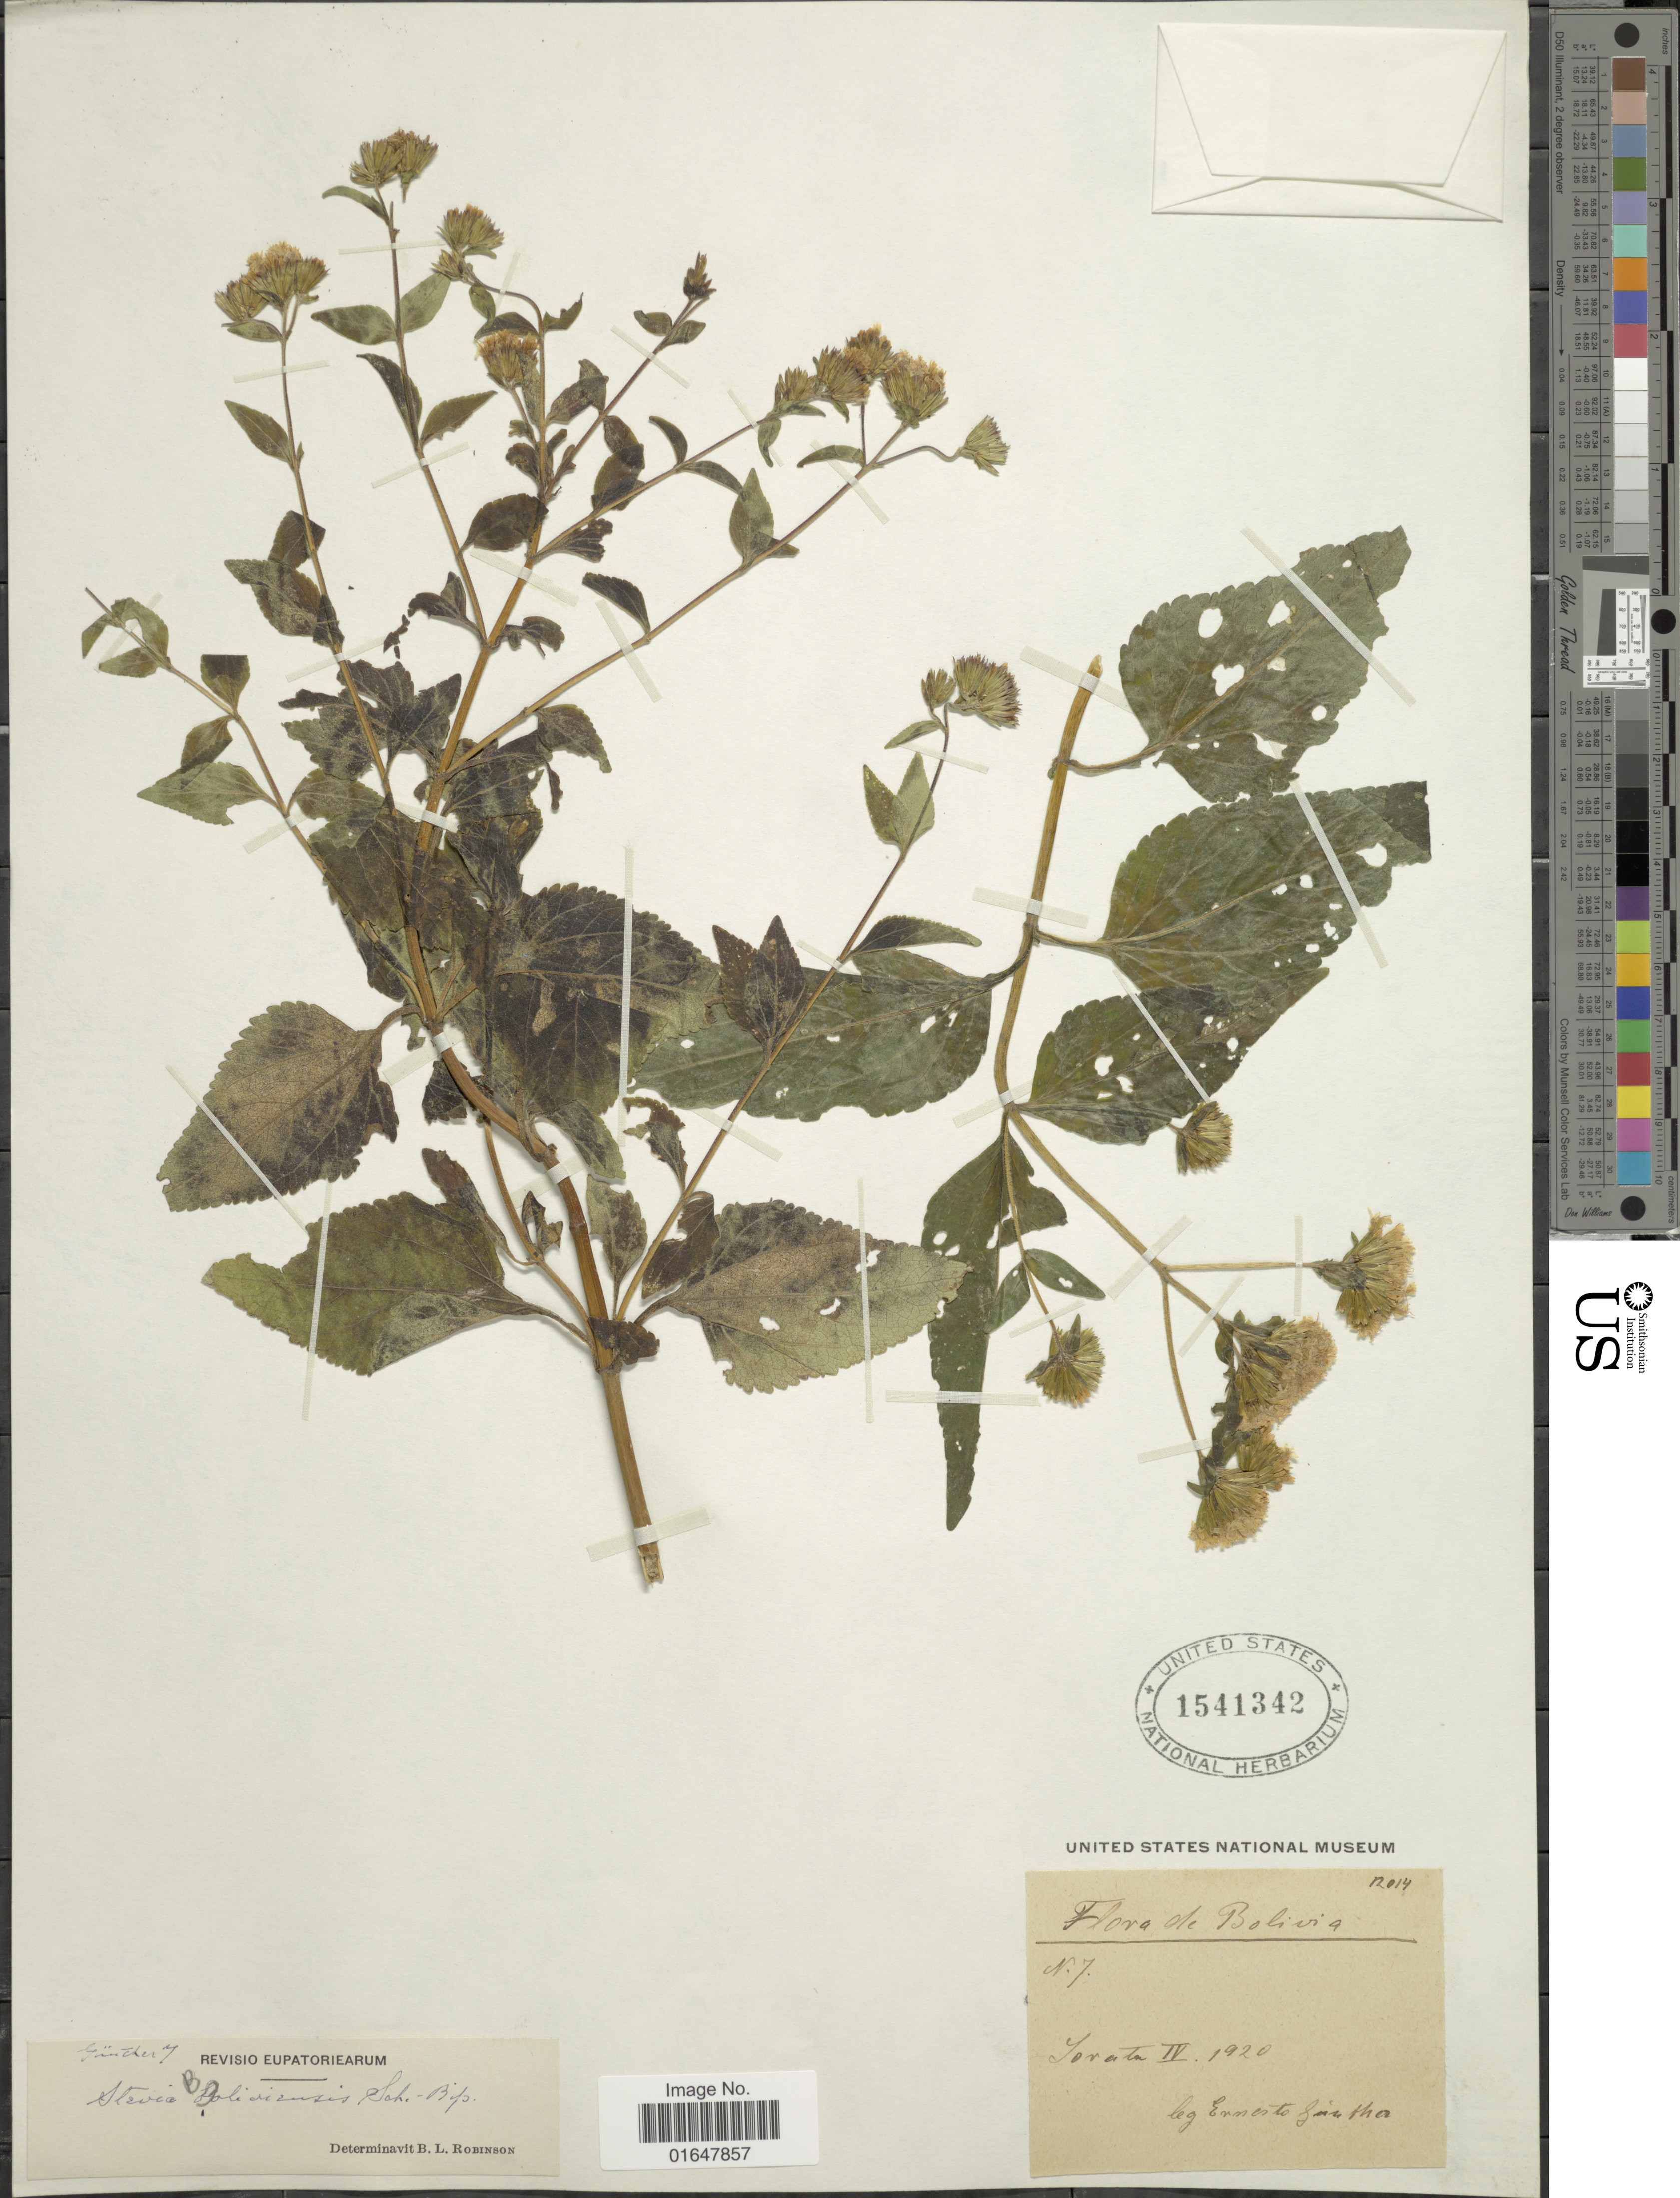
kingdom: Plantae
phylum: Tracheophyta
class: Magnoliopsida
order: Asterales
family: Asteraceae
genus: Stevia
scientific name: Stevia boliviensis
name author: Sch. Bip. ex Rusby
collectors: E. Gunther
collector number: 7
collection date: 1920-04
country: Bolivia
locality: Sorata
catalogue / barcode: US 1541342